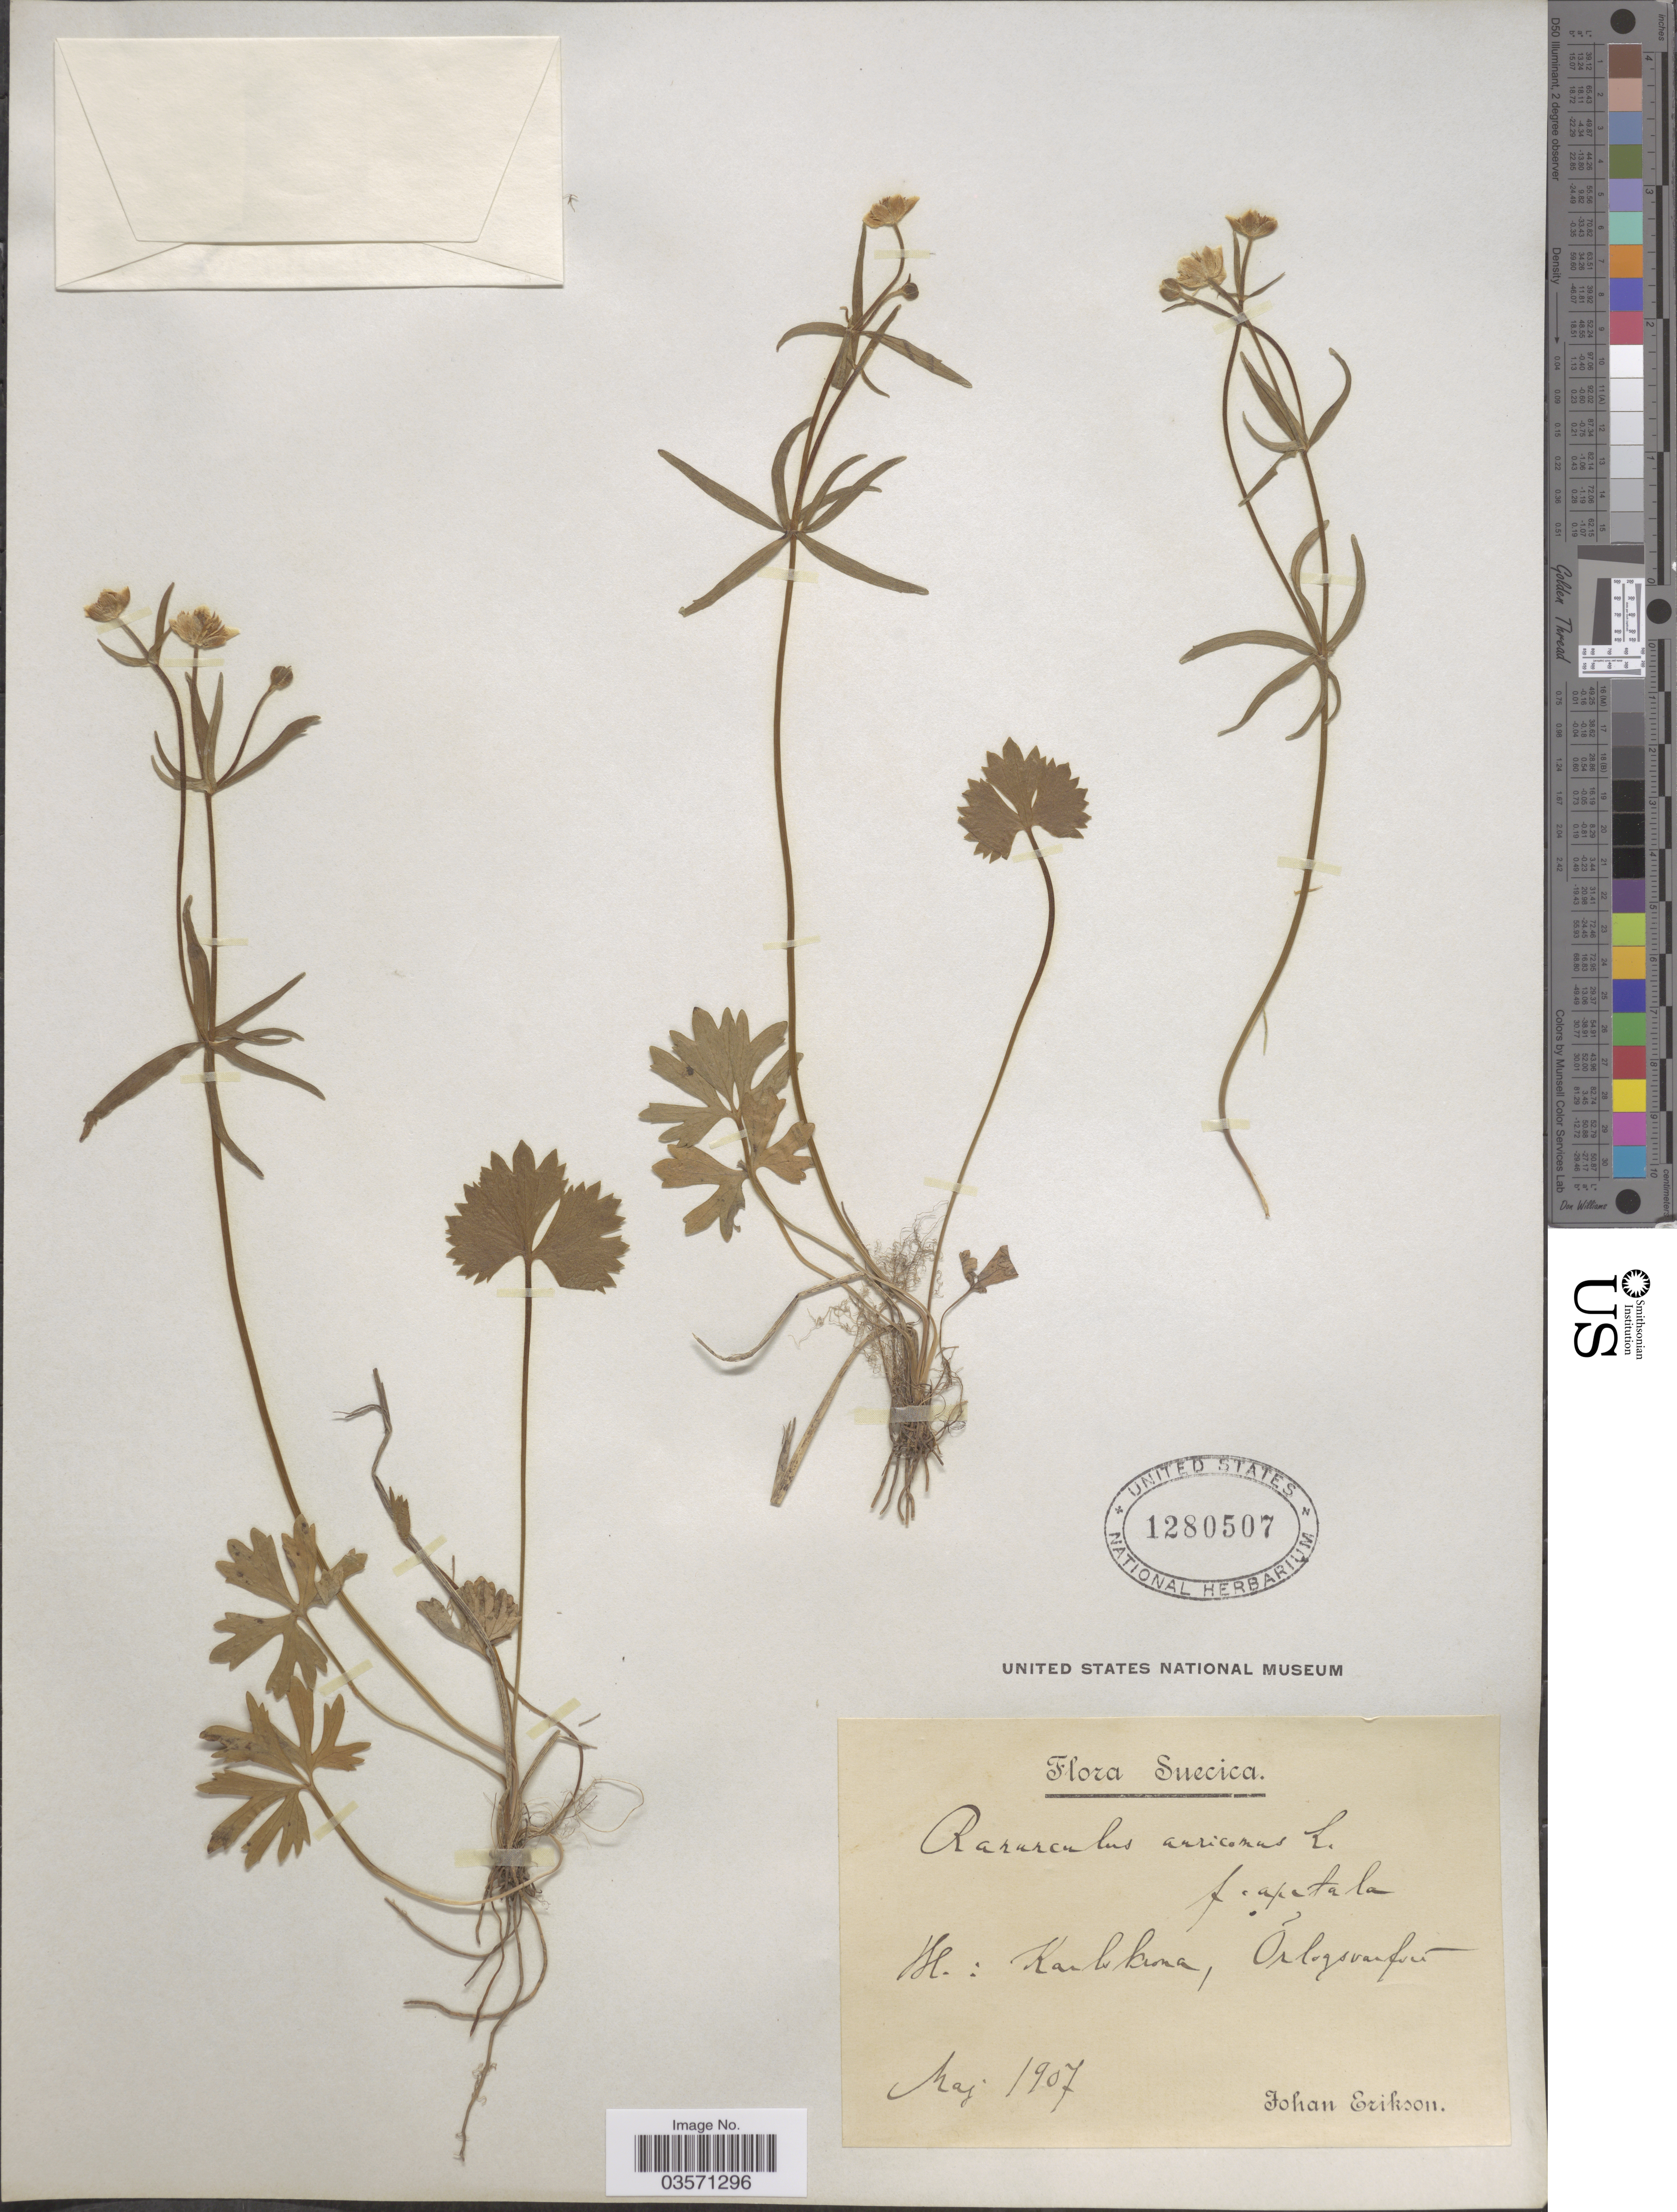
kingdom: Plantae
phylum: Tracheophyta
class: Magnoliopsida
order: Ranunculales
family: Ranunculaceae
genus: Ranunculus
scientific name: Ranunculus auricomus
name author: L.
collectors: J. Erikson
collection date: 1907-05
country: Sweden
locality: Suecica. Bl.: Karlskrona, Orlogsvarfori. [interpreted]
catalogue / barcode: US 1280507